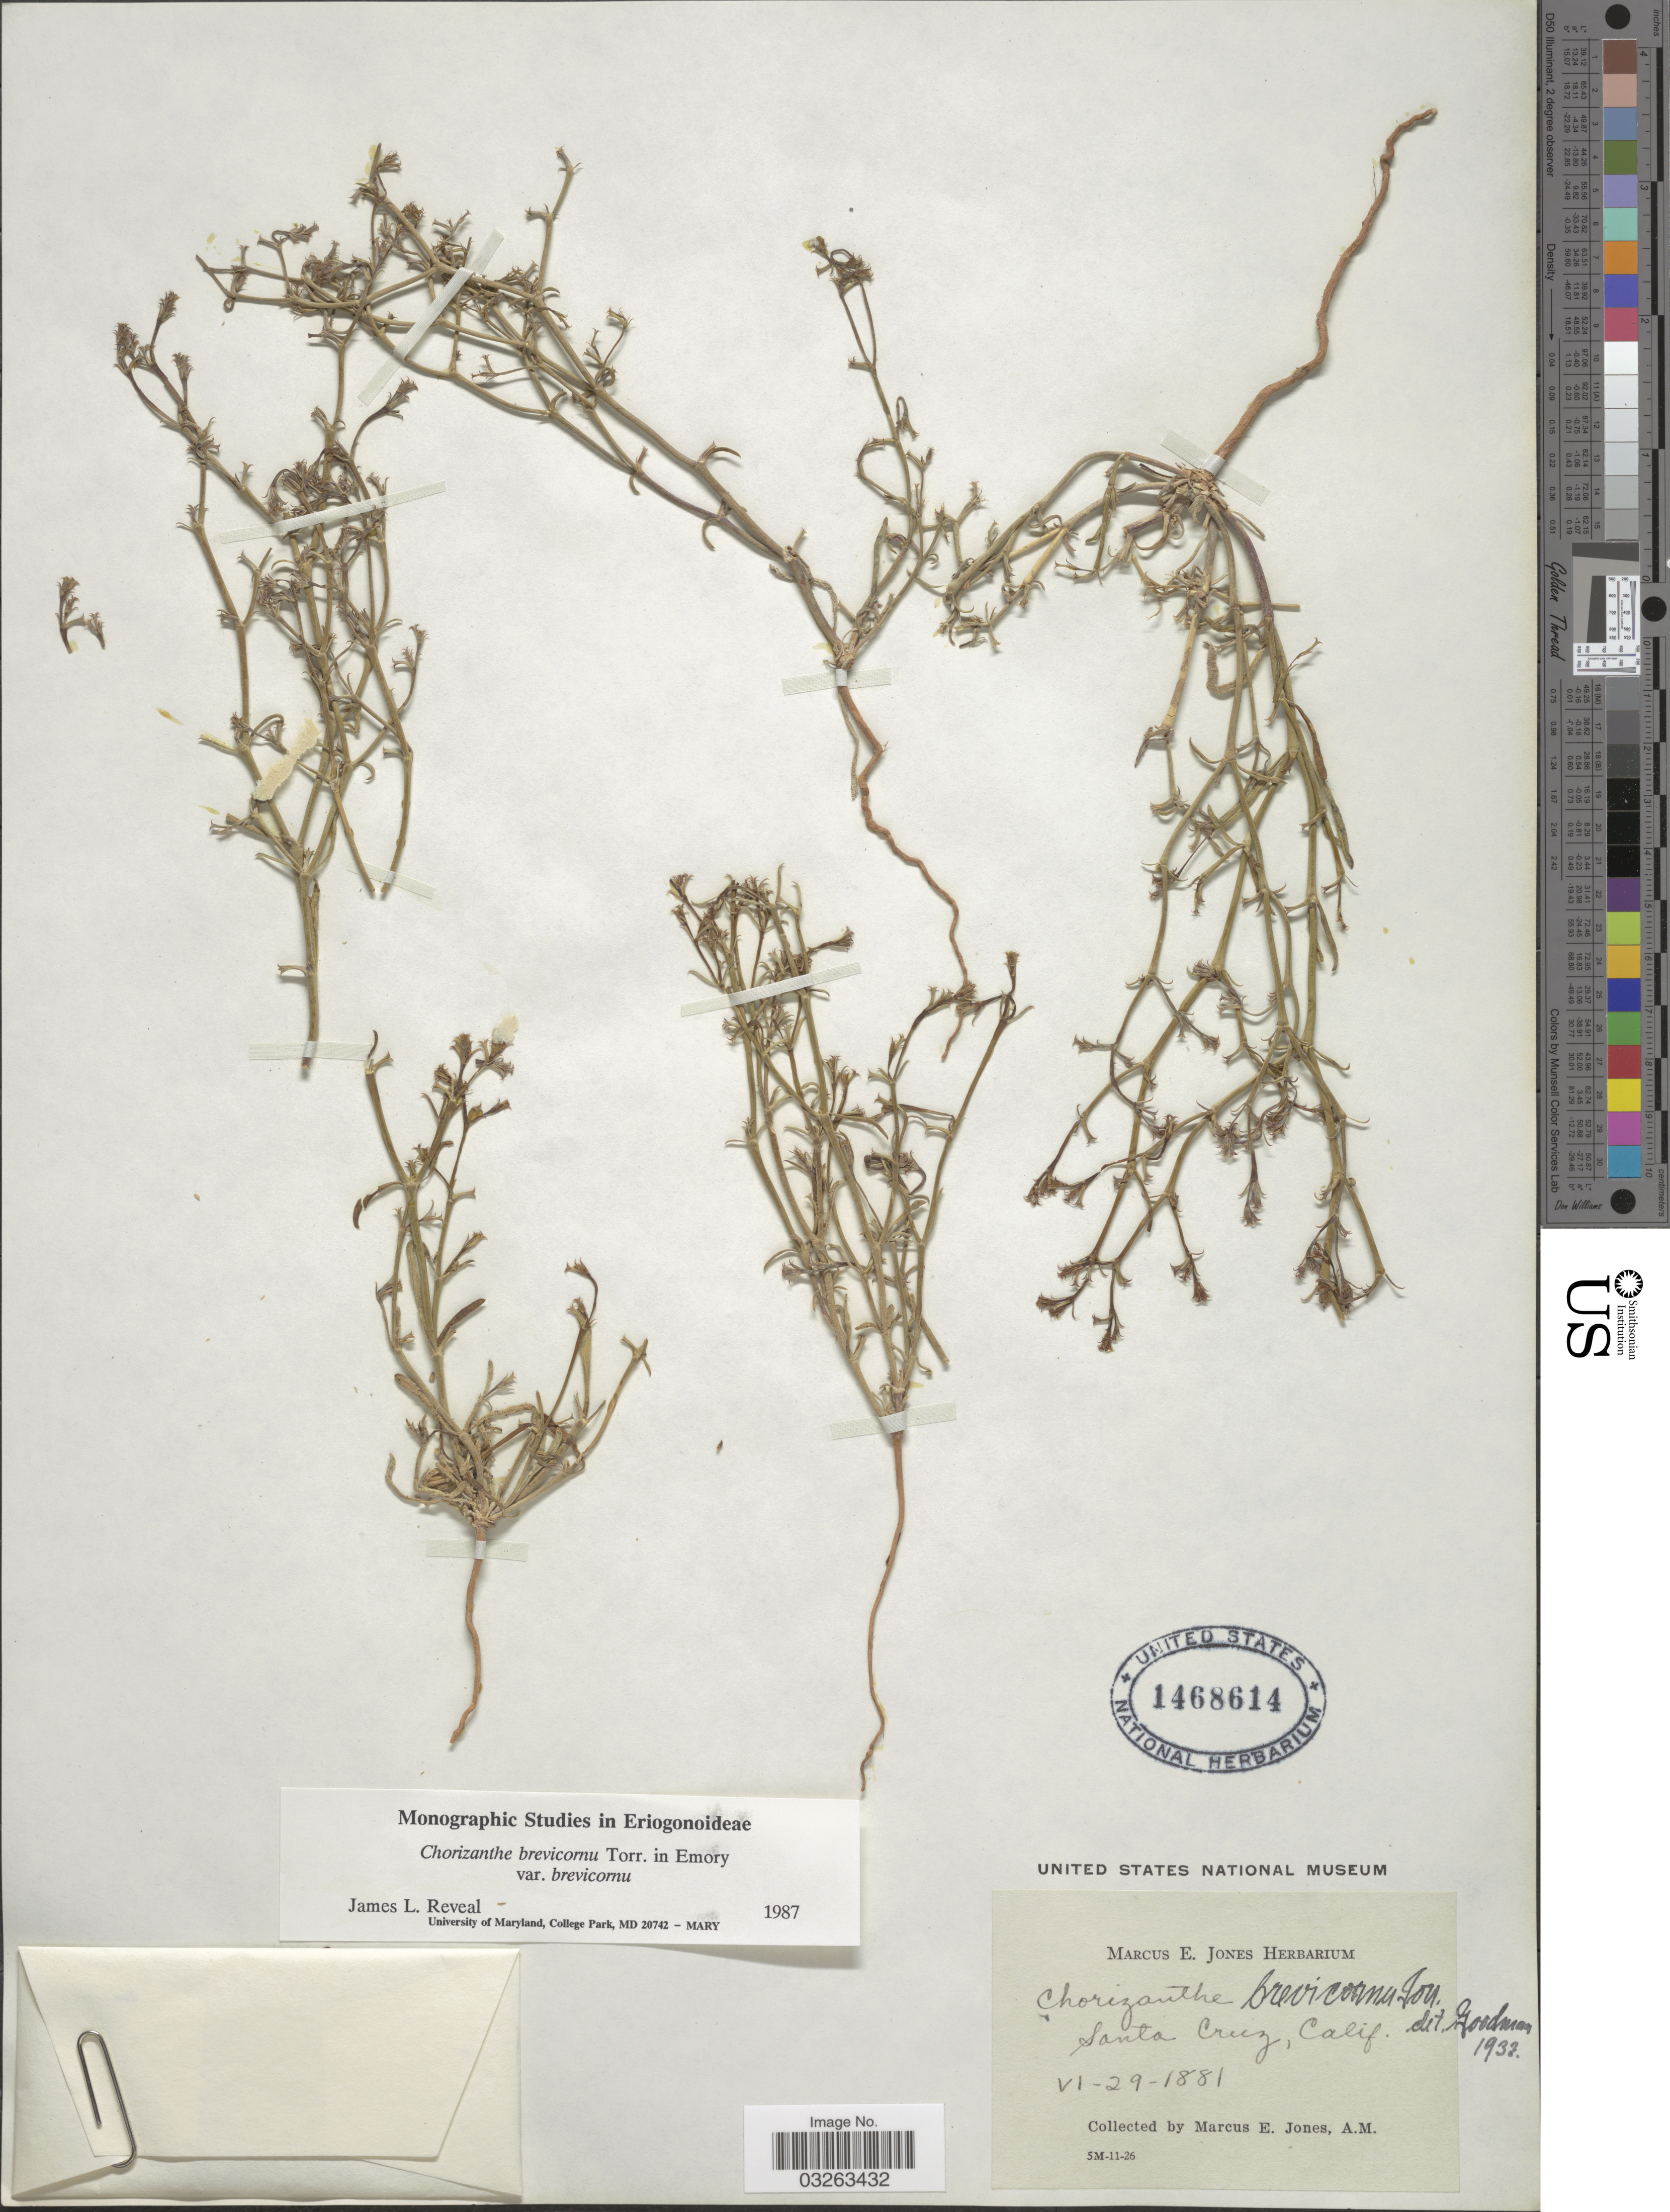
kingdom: Plantae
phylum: Tracheophyta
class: Magnoliopsida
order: Caryophyllales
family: Polygonaceae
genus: Chorizanthe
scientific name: Chorizanthe brevicornu var. brevicornu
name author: Torr.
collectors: M. E. Jones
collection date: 1881-06-29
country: United States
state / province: California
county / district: Santa Cruz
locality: Santa Cruz.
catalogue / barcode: US 1468614